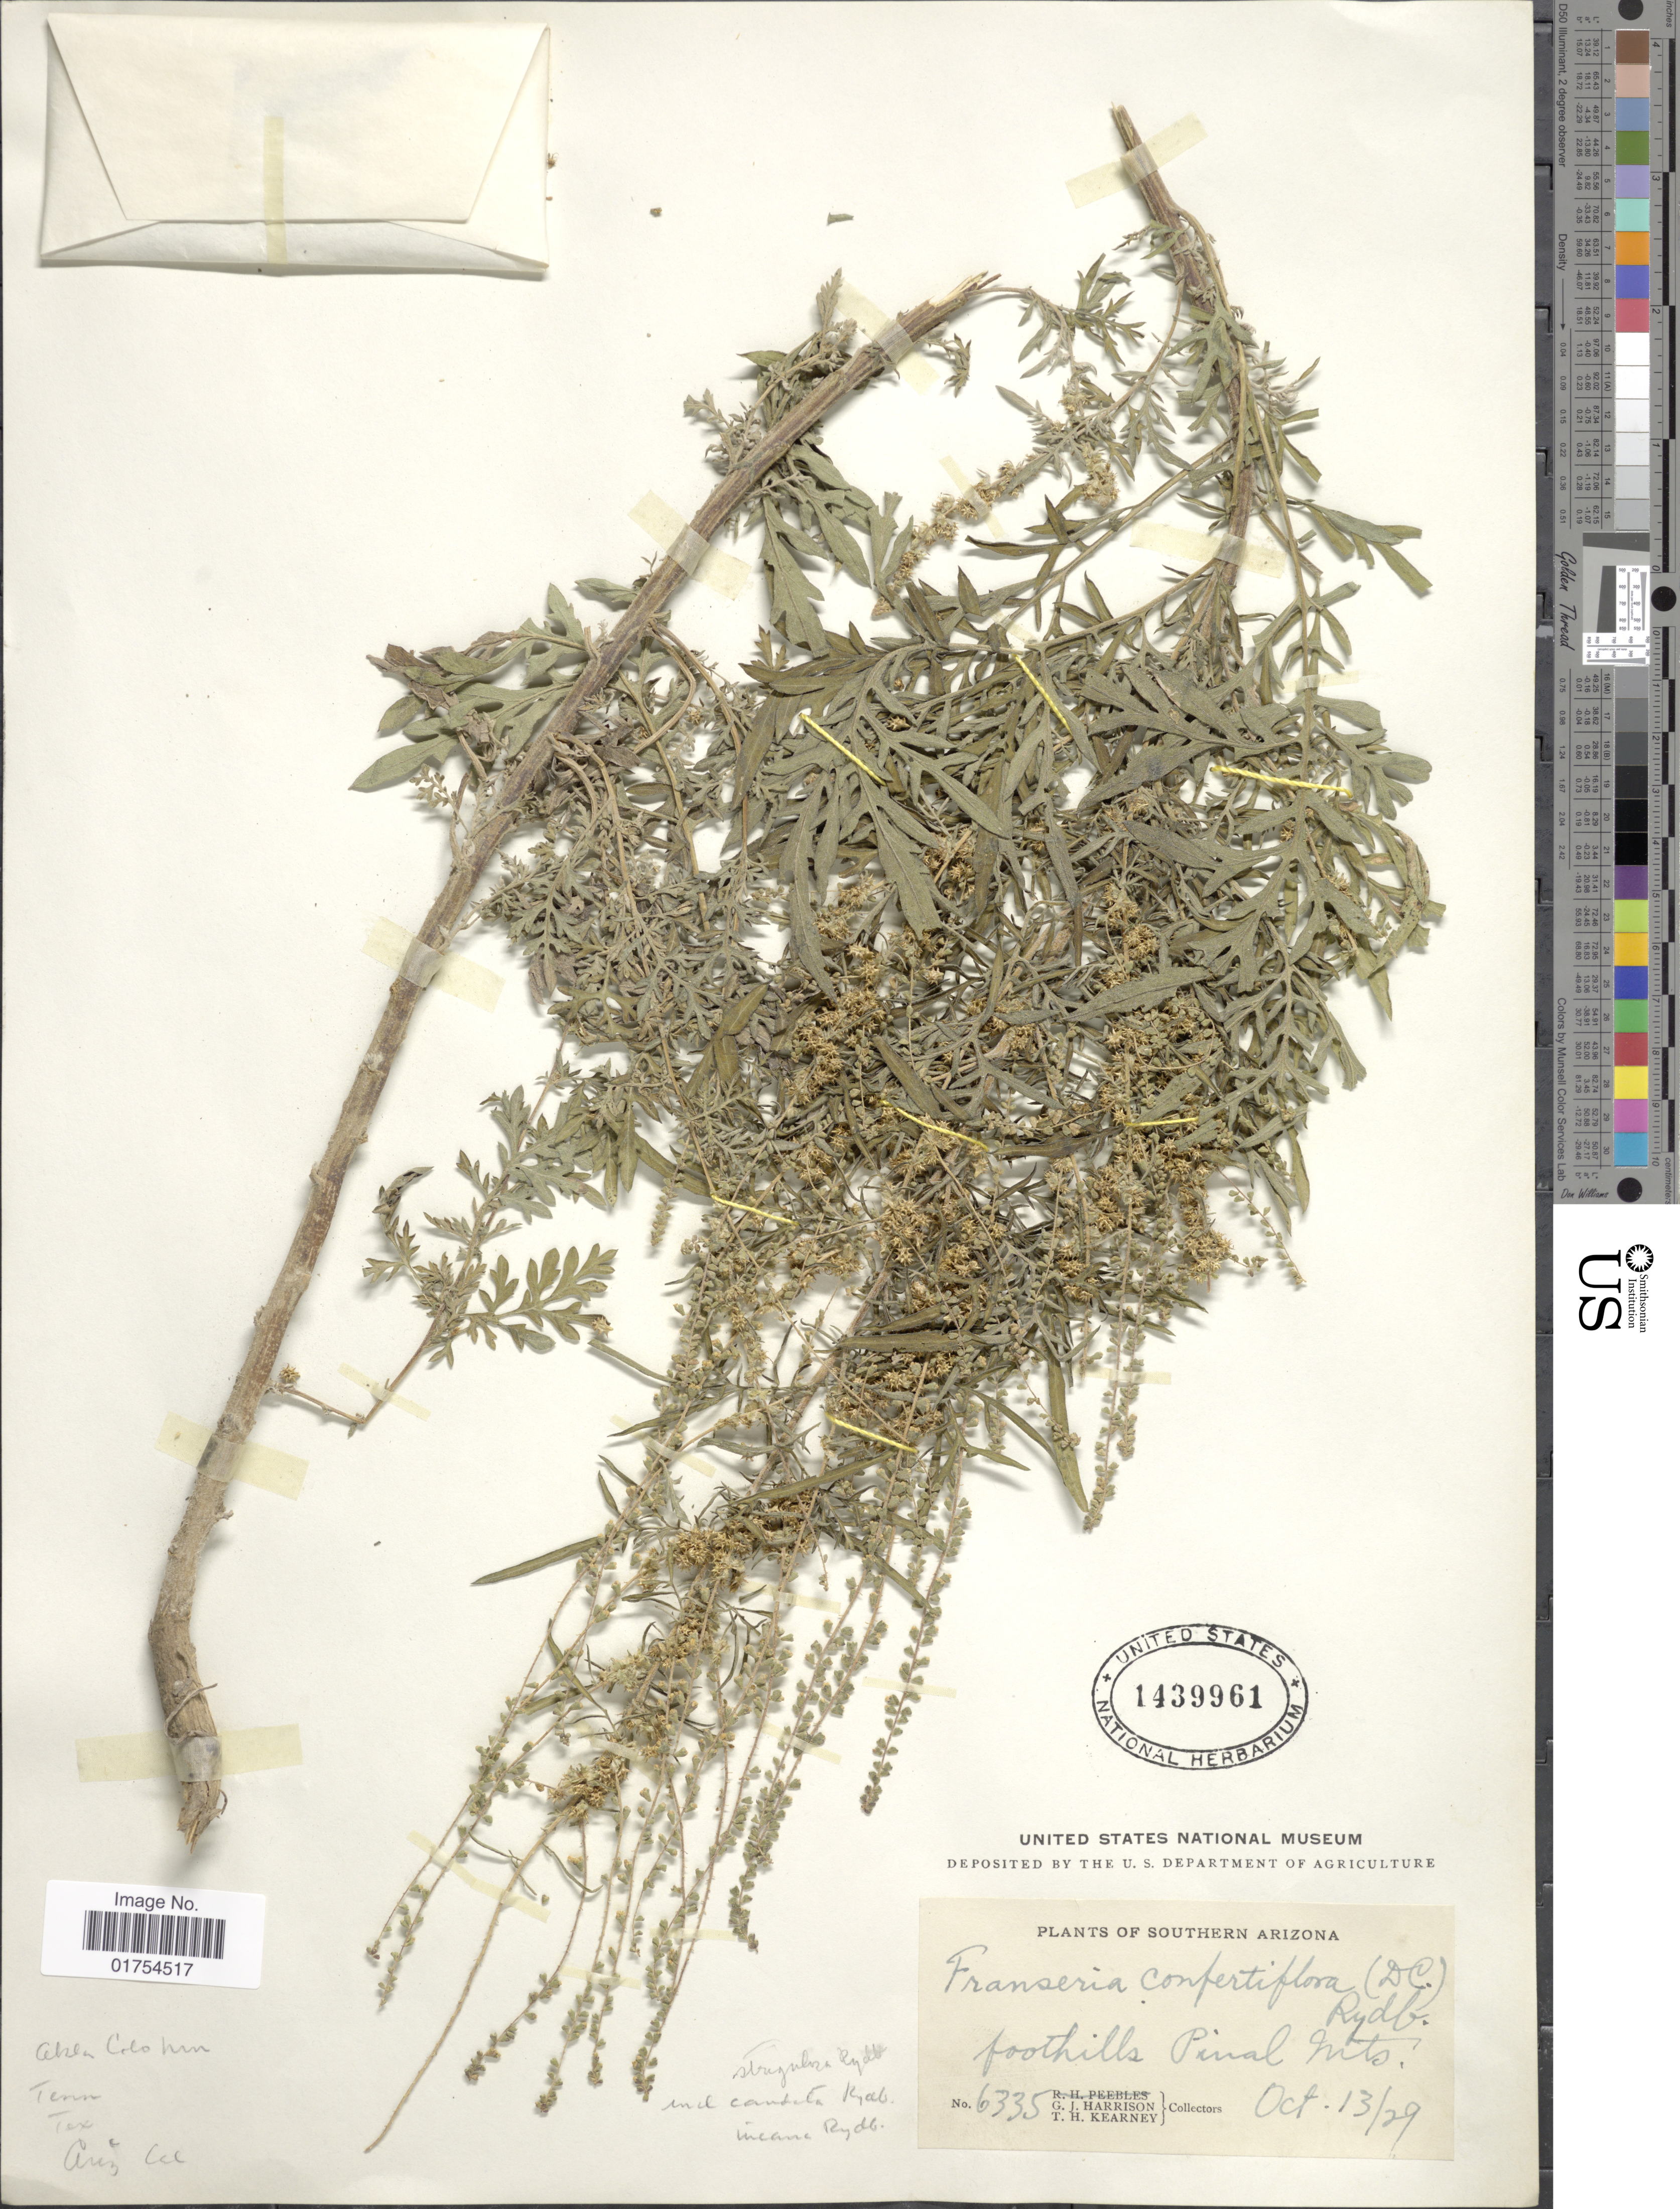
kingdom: Plantae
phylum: Tracheophyta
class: Magnoliopsida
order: Asterales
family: Asteraceae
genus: Franseria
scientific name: Franseria confertiflora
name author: (DC.) Rydb.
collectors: G. J. Harrison & T. H. Kearney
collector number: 6335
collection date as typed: Transcribed d/m/y: 13/10/29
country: United States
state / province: Arizona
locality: Southern Arizona, foothills Pinal Mts.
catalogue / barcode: US 1439961